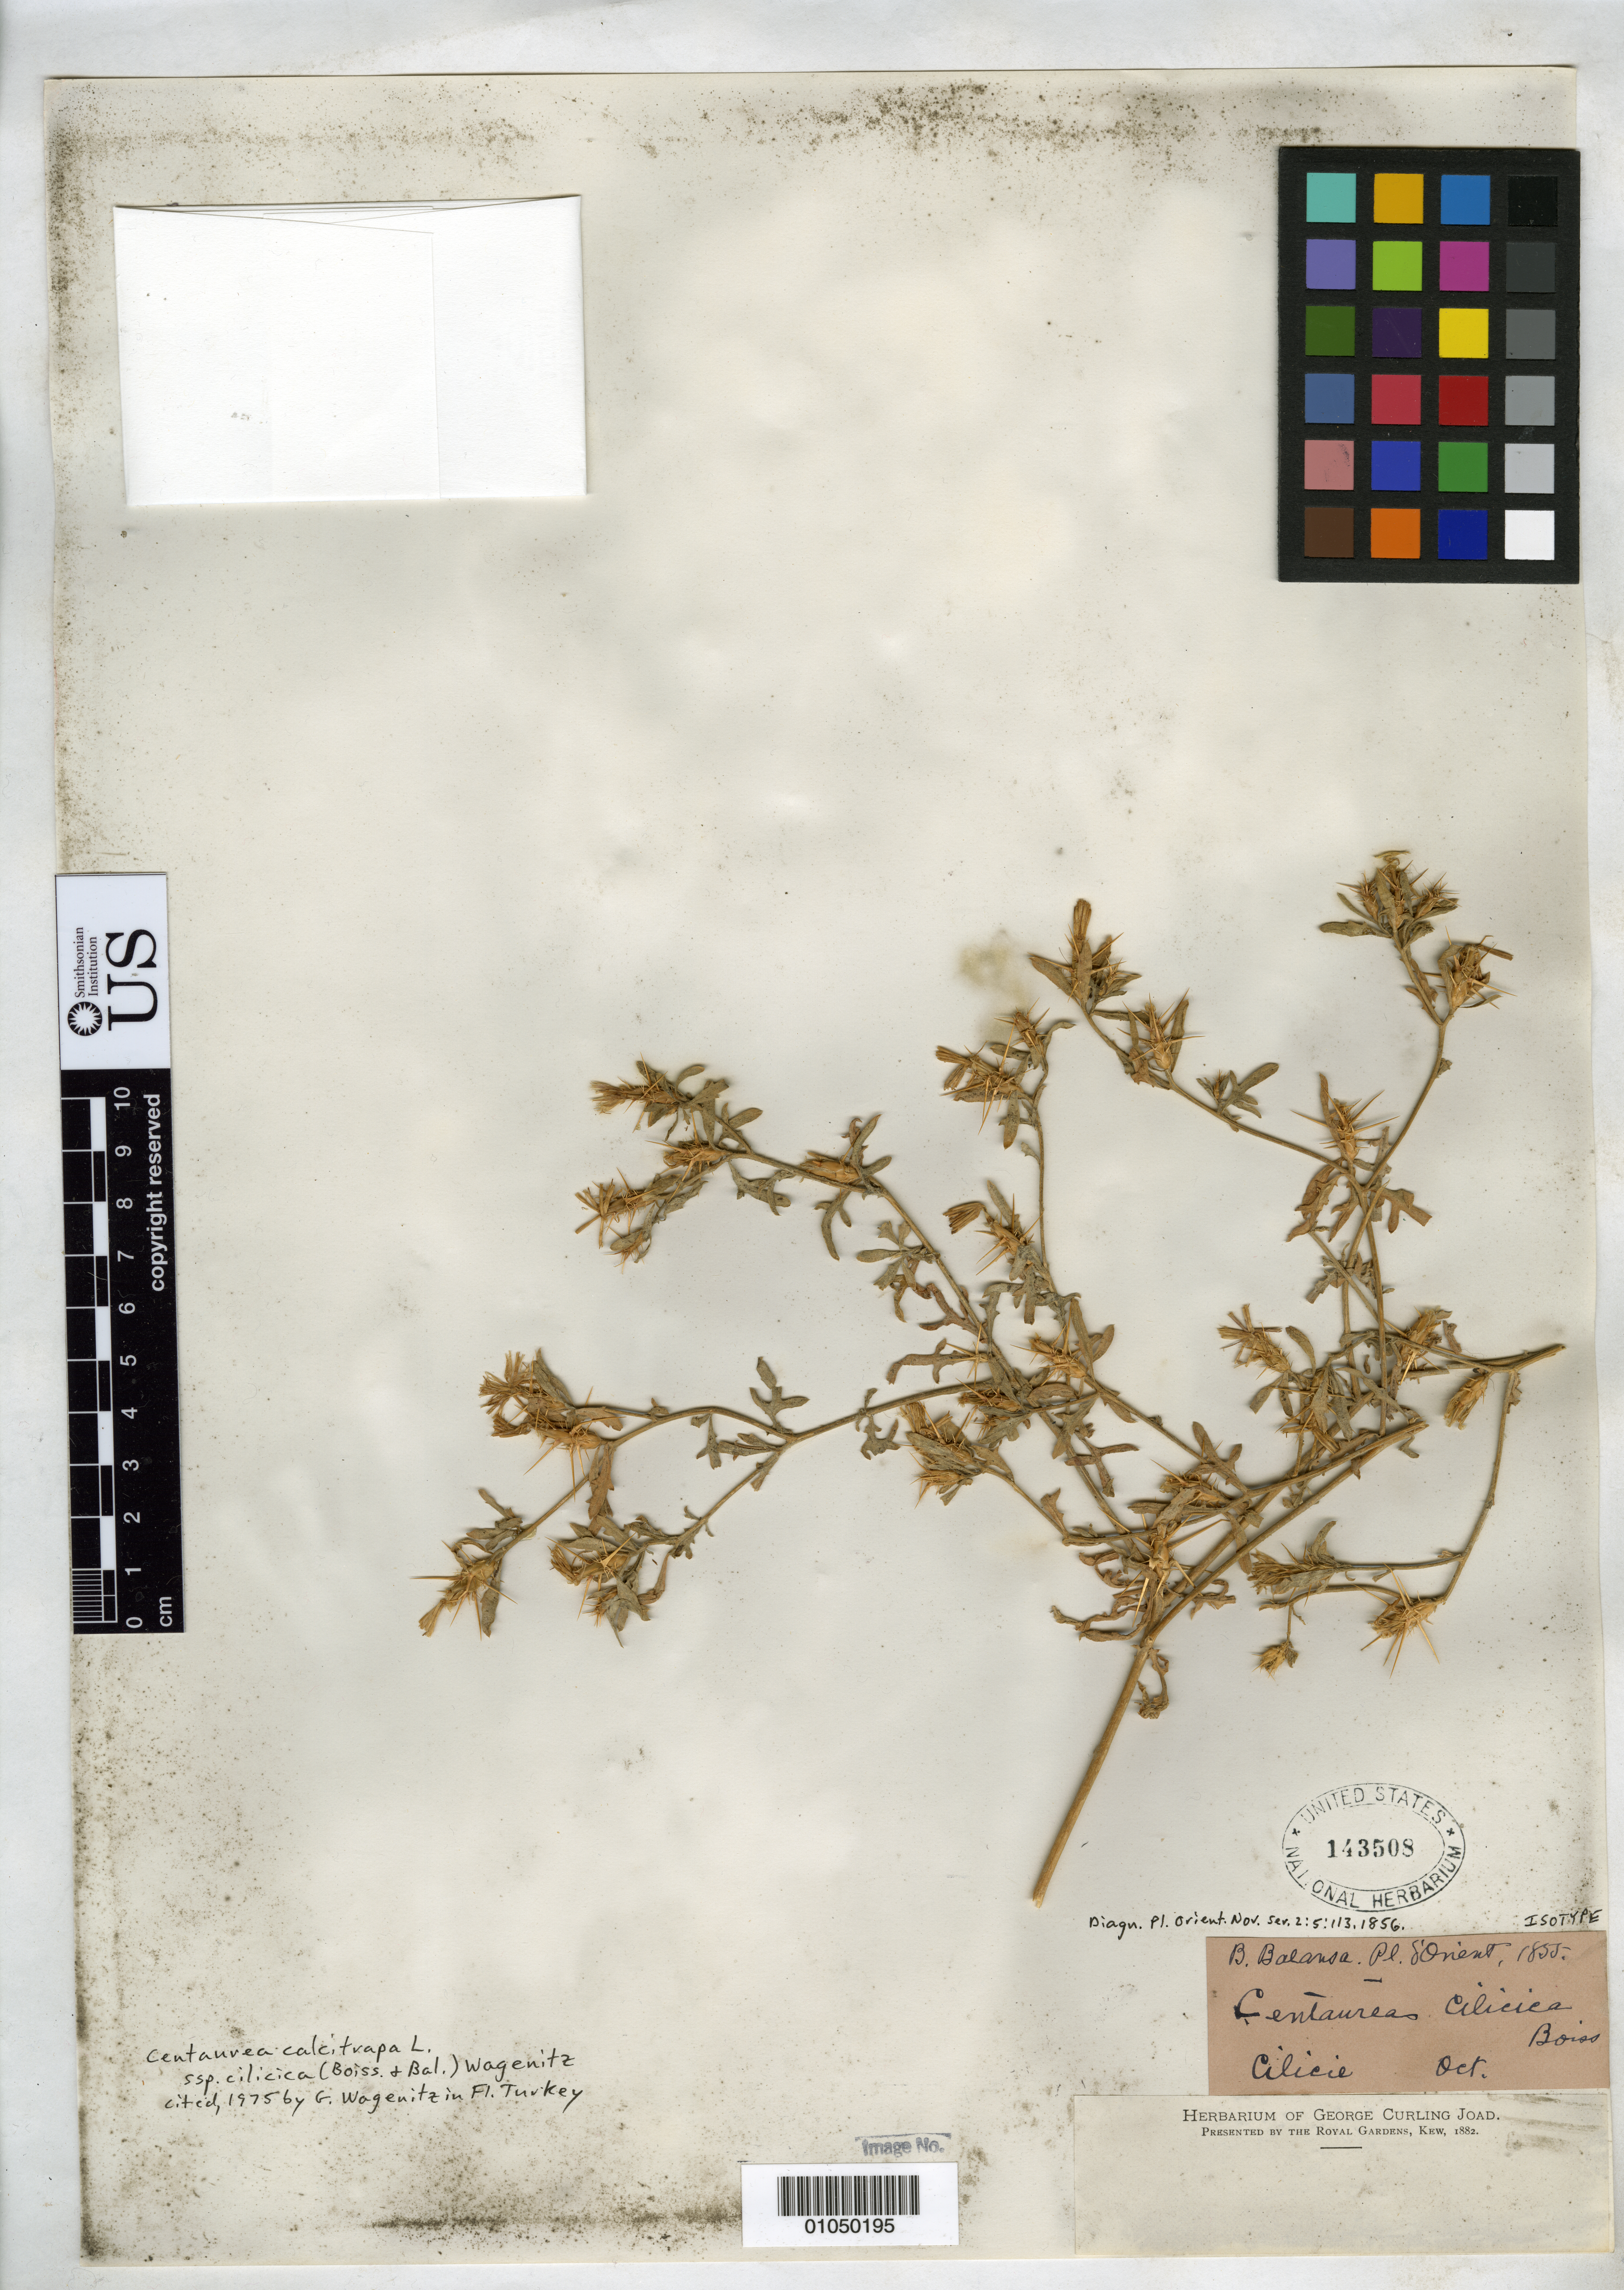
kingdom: Plantae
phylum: Tracheophyta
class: Magnoliopsida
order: Asterales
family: Asteraceae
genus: Centaurea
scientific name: Centaurea cilicica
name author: Boiss. & Balansa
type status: Isotype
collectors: B. Balansa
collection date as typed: Oct 1855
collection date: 1855-10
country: Turkey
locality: Cilicie. [Protologue, "Hab. Circa Mersina Ciliciae"]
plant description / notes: Currently accepted name as cited by G. Wagenitz in Fl. Turkey (1975).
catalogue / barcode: US 143508